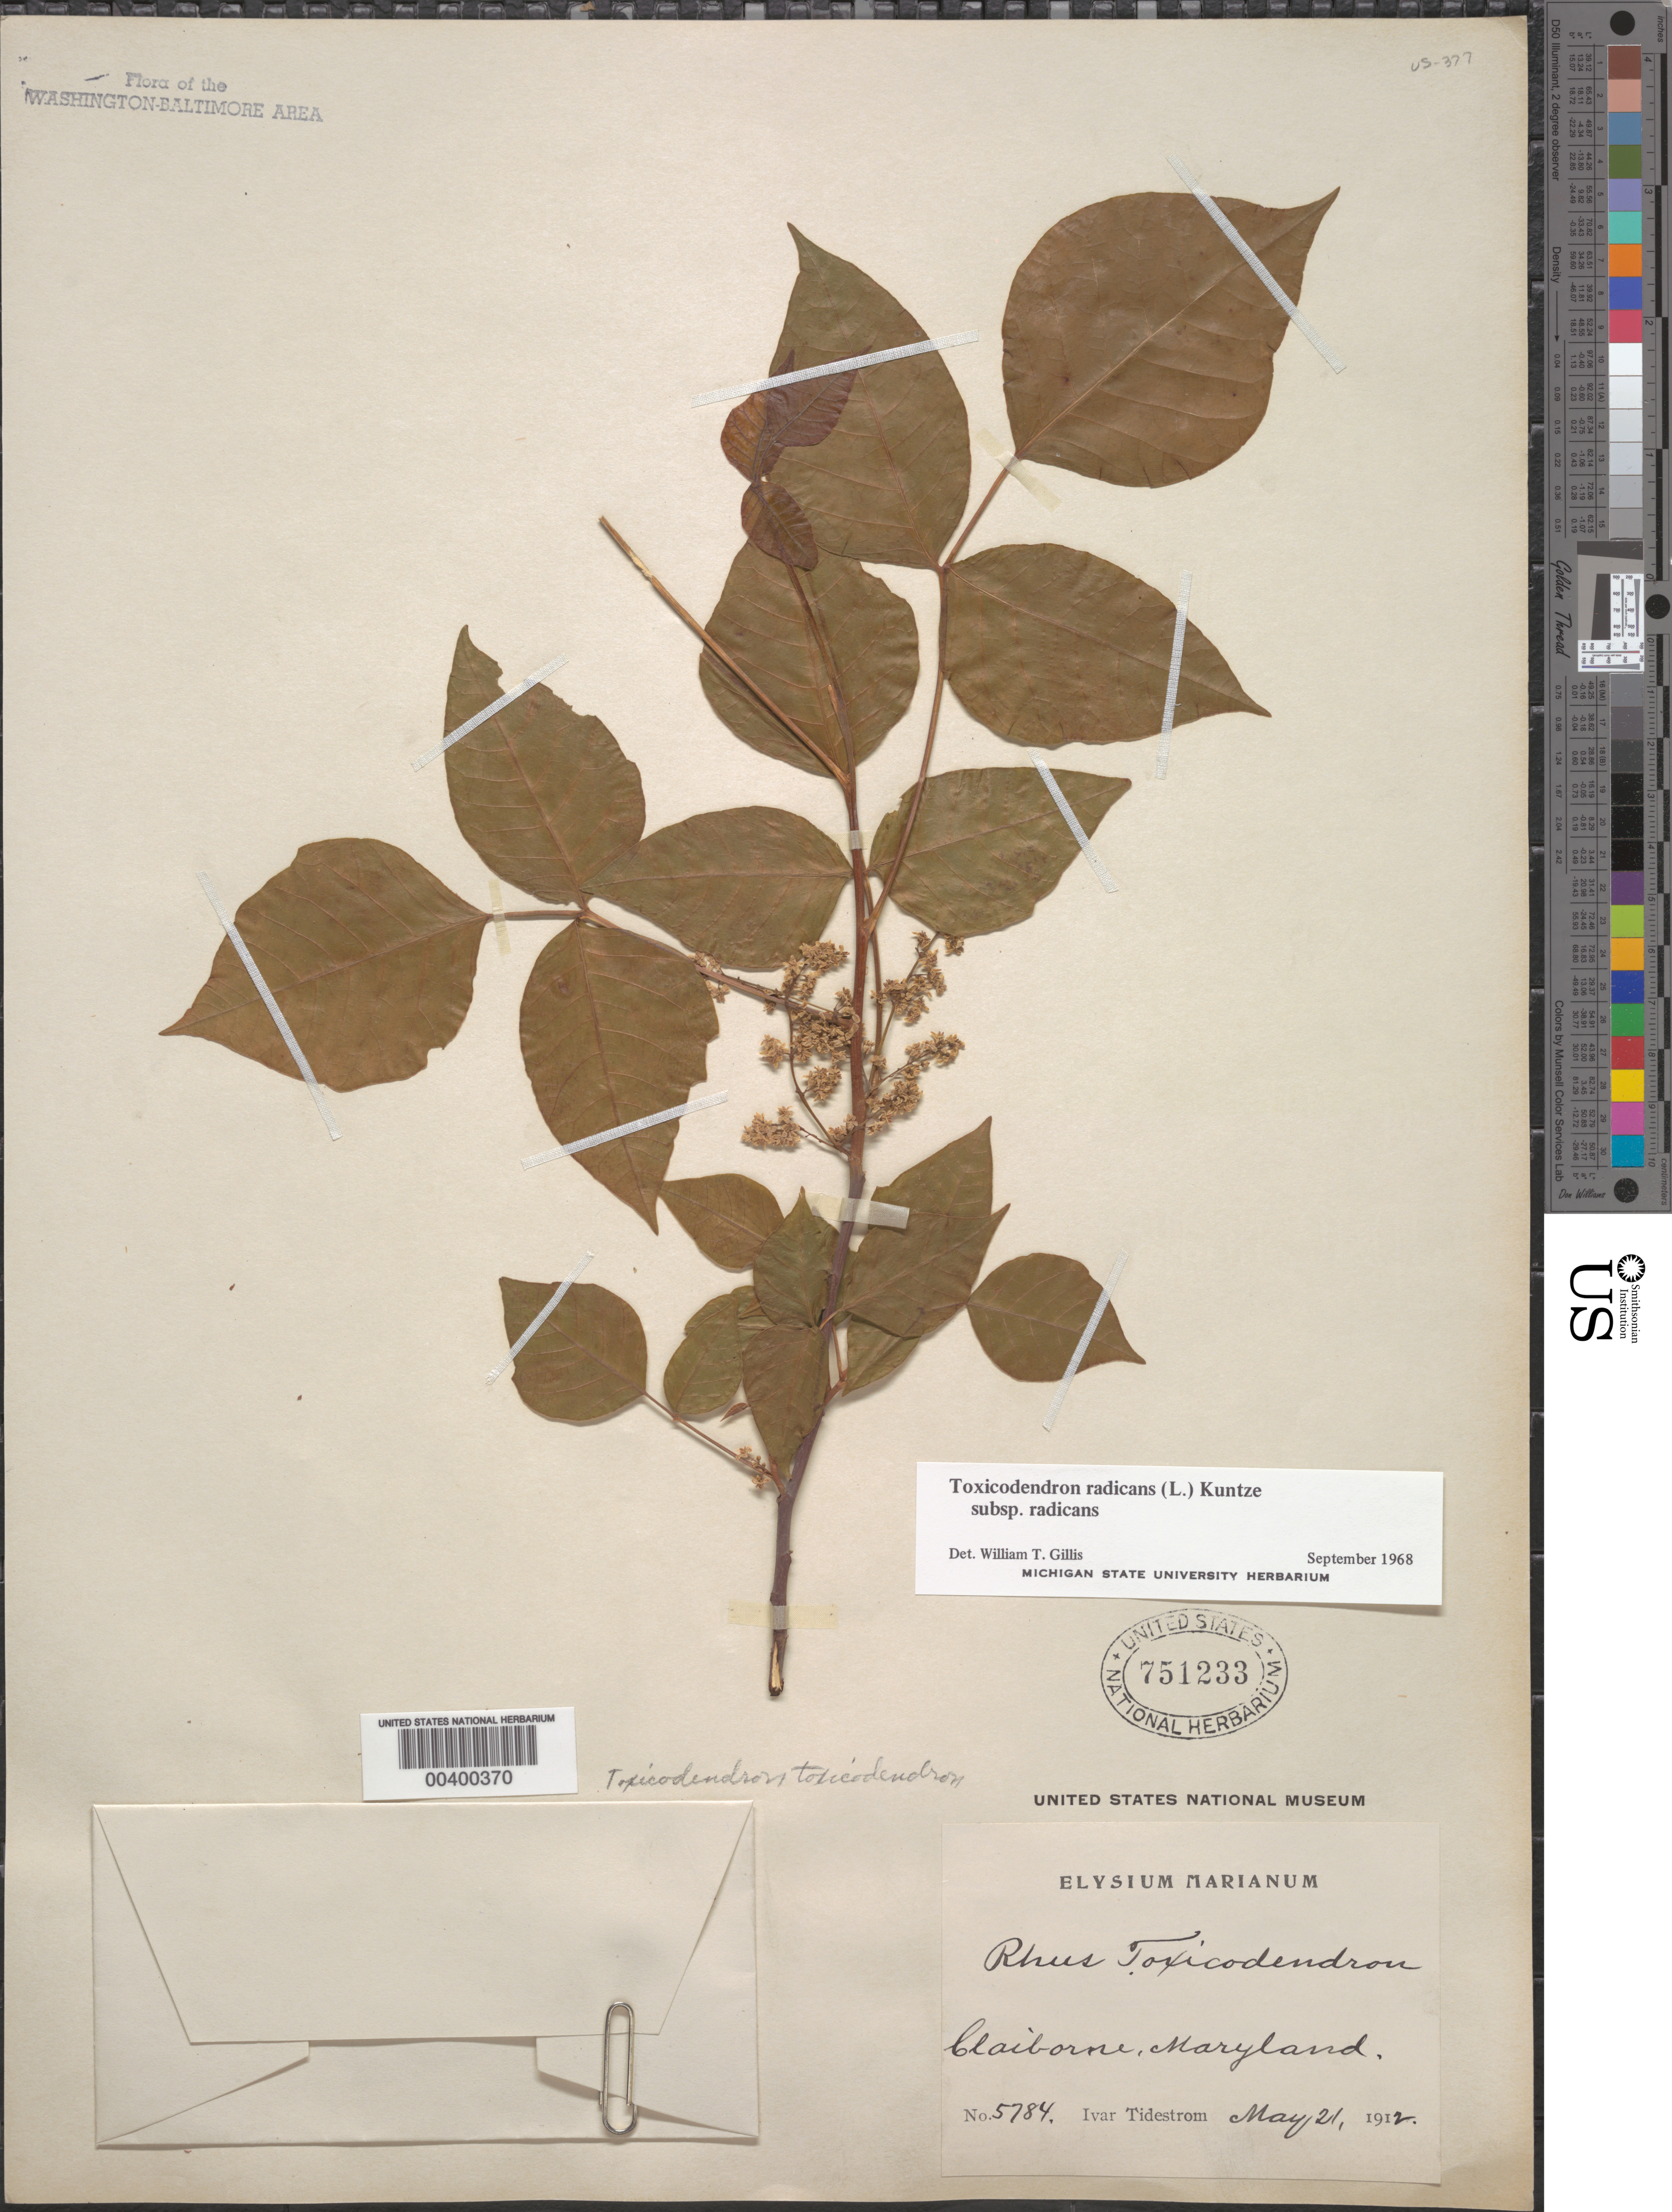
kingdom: Plantae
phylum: Tracheophyta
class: Magnoliopsida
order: Sapindales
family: Anacardiaceae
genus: Toxicodendron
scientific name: Toxicodendron radicans subsp. radicans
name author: (L.) Kuntze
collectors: I. F. Tidestrom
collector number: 5784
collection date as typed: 21 May 1912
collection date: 1912-05-21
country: United States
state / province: Maryland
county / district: Talbot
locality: Claiborne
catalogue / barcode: US 751233